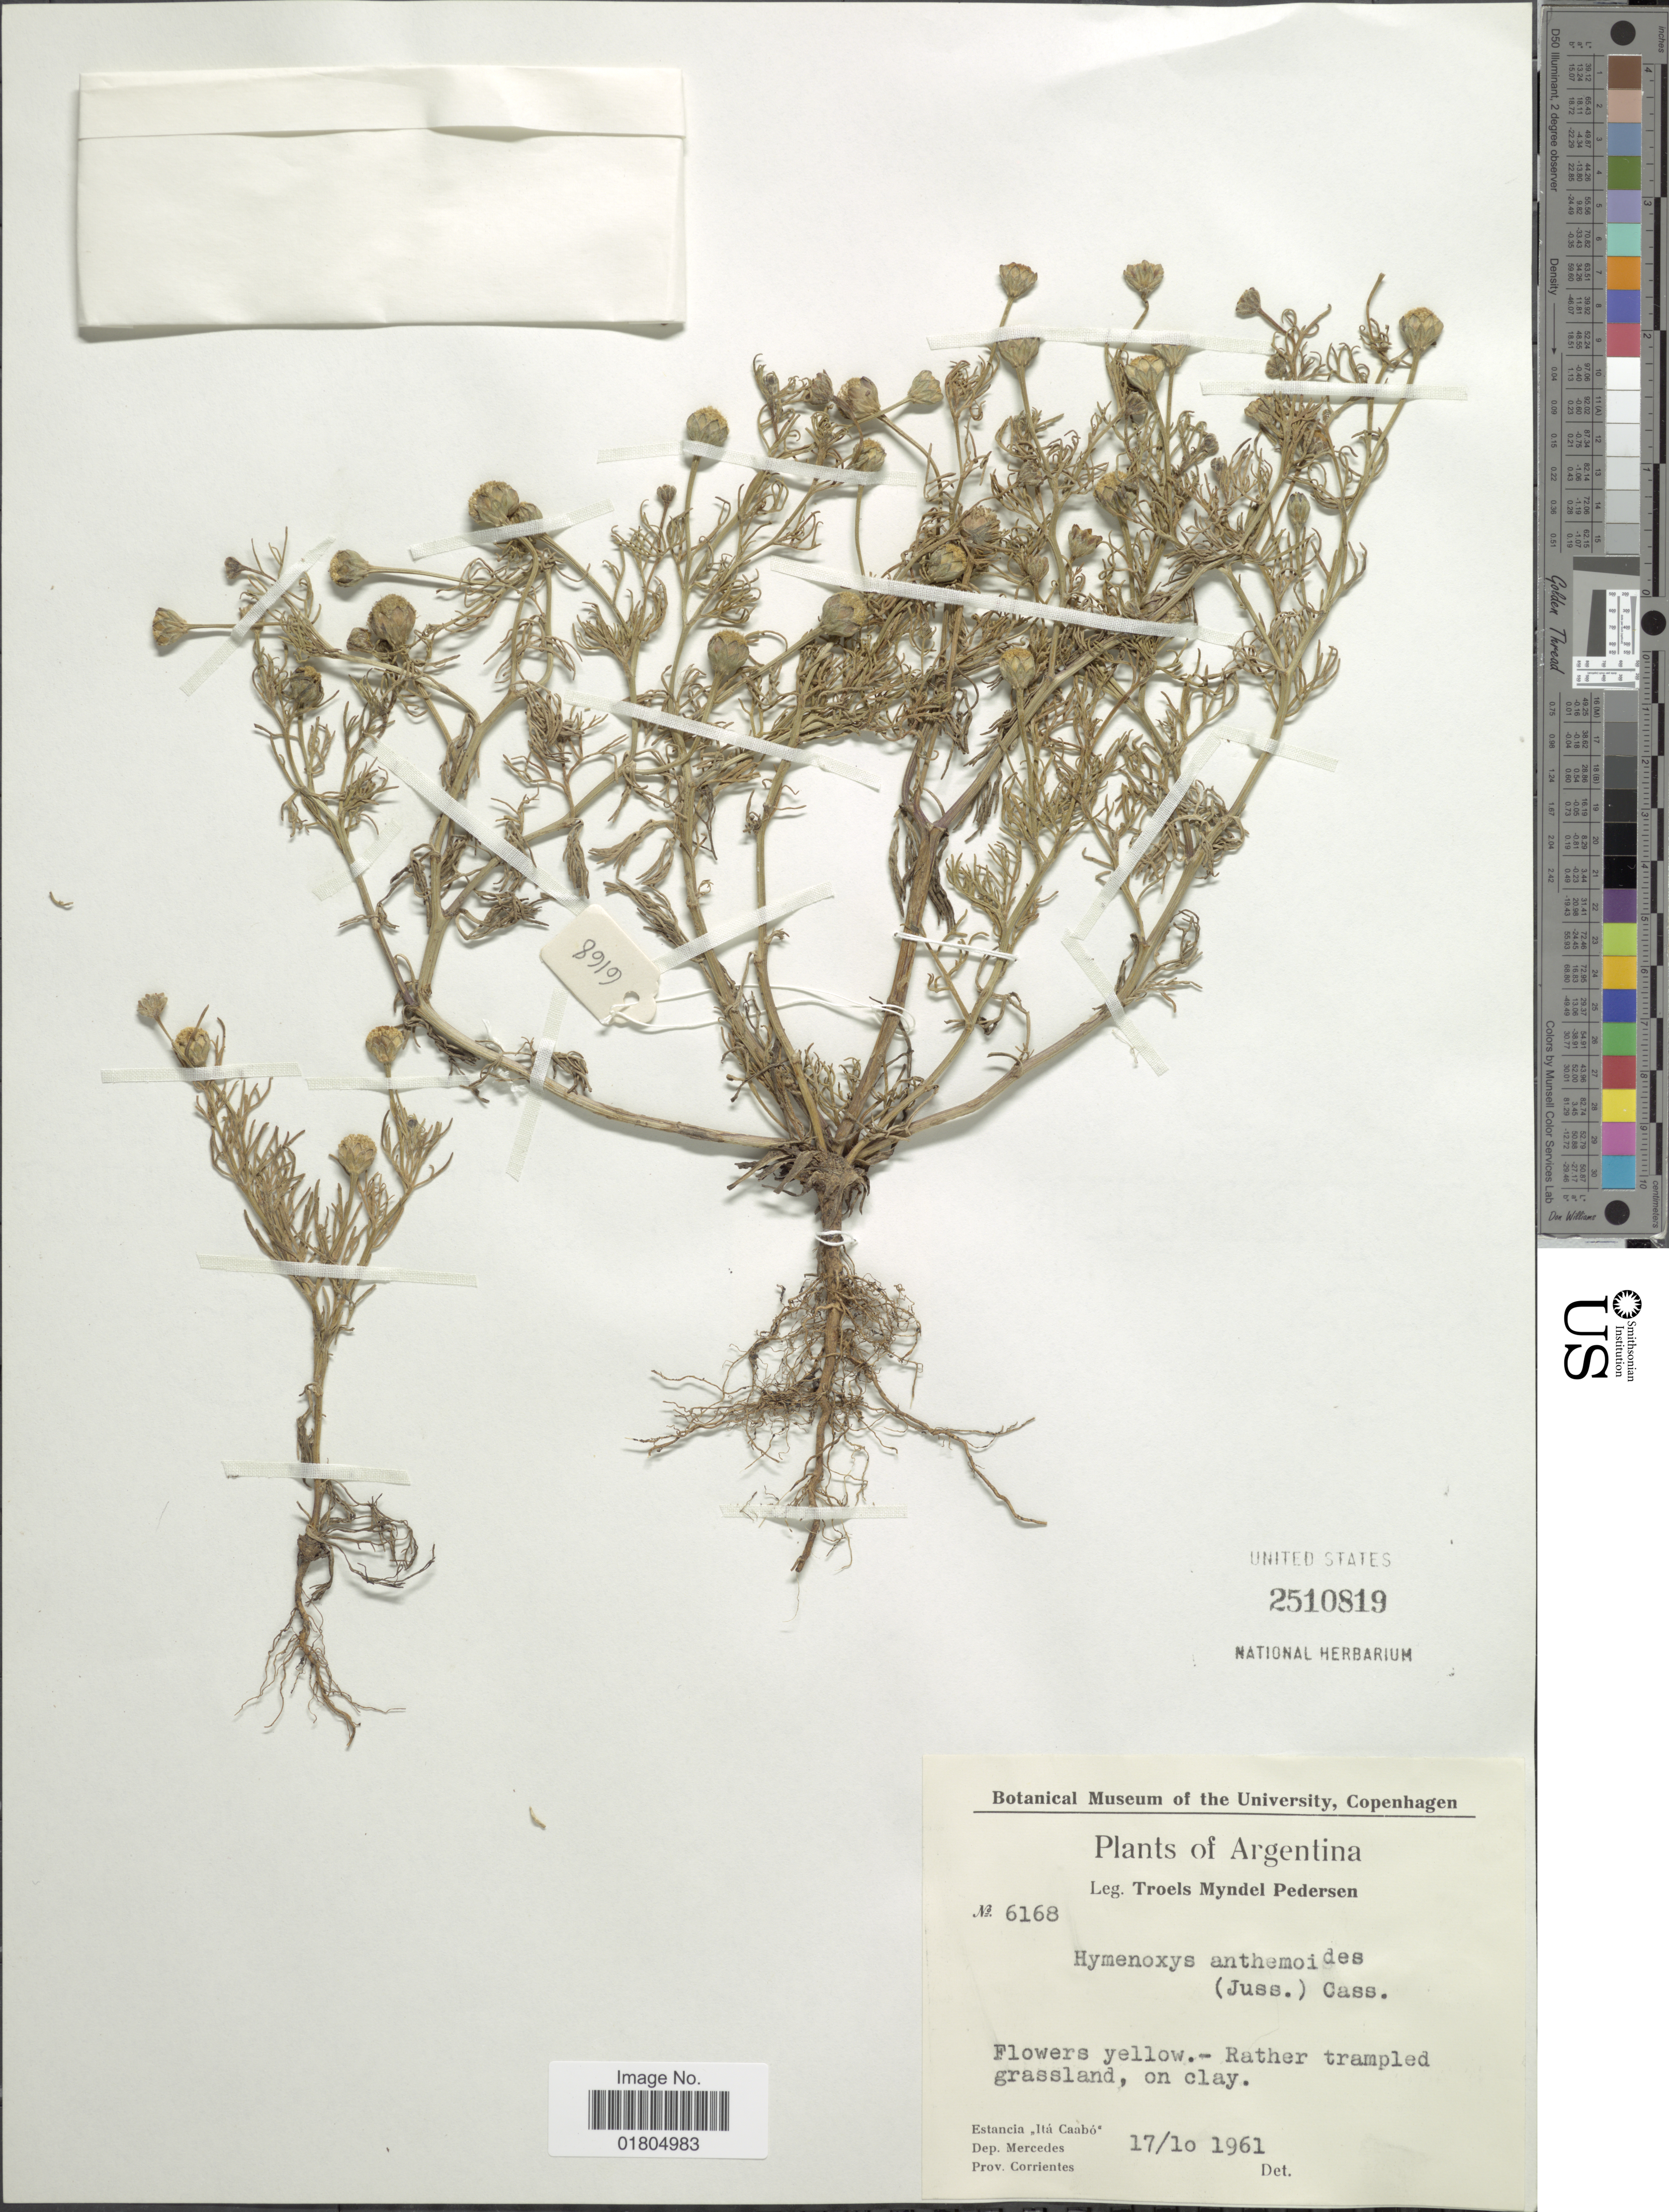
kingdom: Plantae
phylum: Tracheophyta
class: Magnoliopsida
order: Asterales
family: Asteraceae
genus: Hymenoxys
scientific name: Hymenoxys anthemoides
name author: (Juss.) Cass. ex DC.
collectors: T. Pederson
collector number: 6168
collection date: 1961-10-17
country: Argentina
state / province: Corrientes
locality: Estancia "Ita Canbo", Dep. Mercedes, Prov. Corrientes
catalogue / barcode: US 2510819